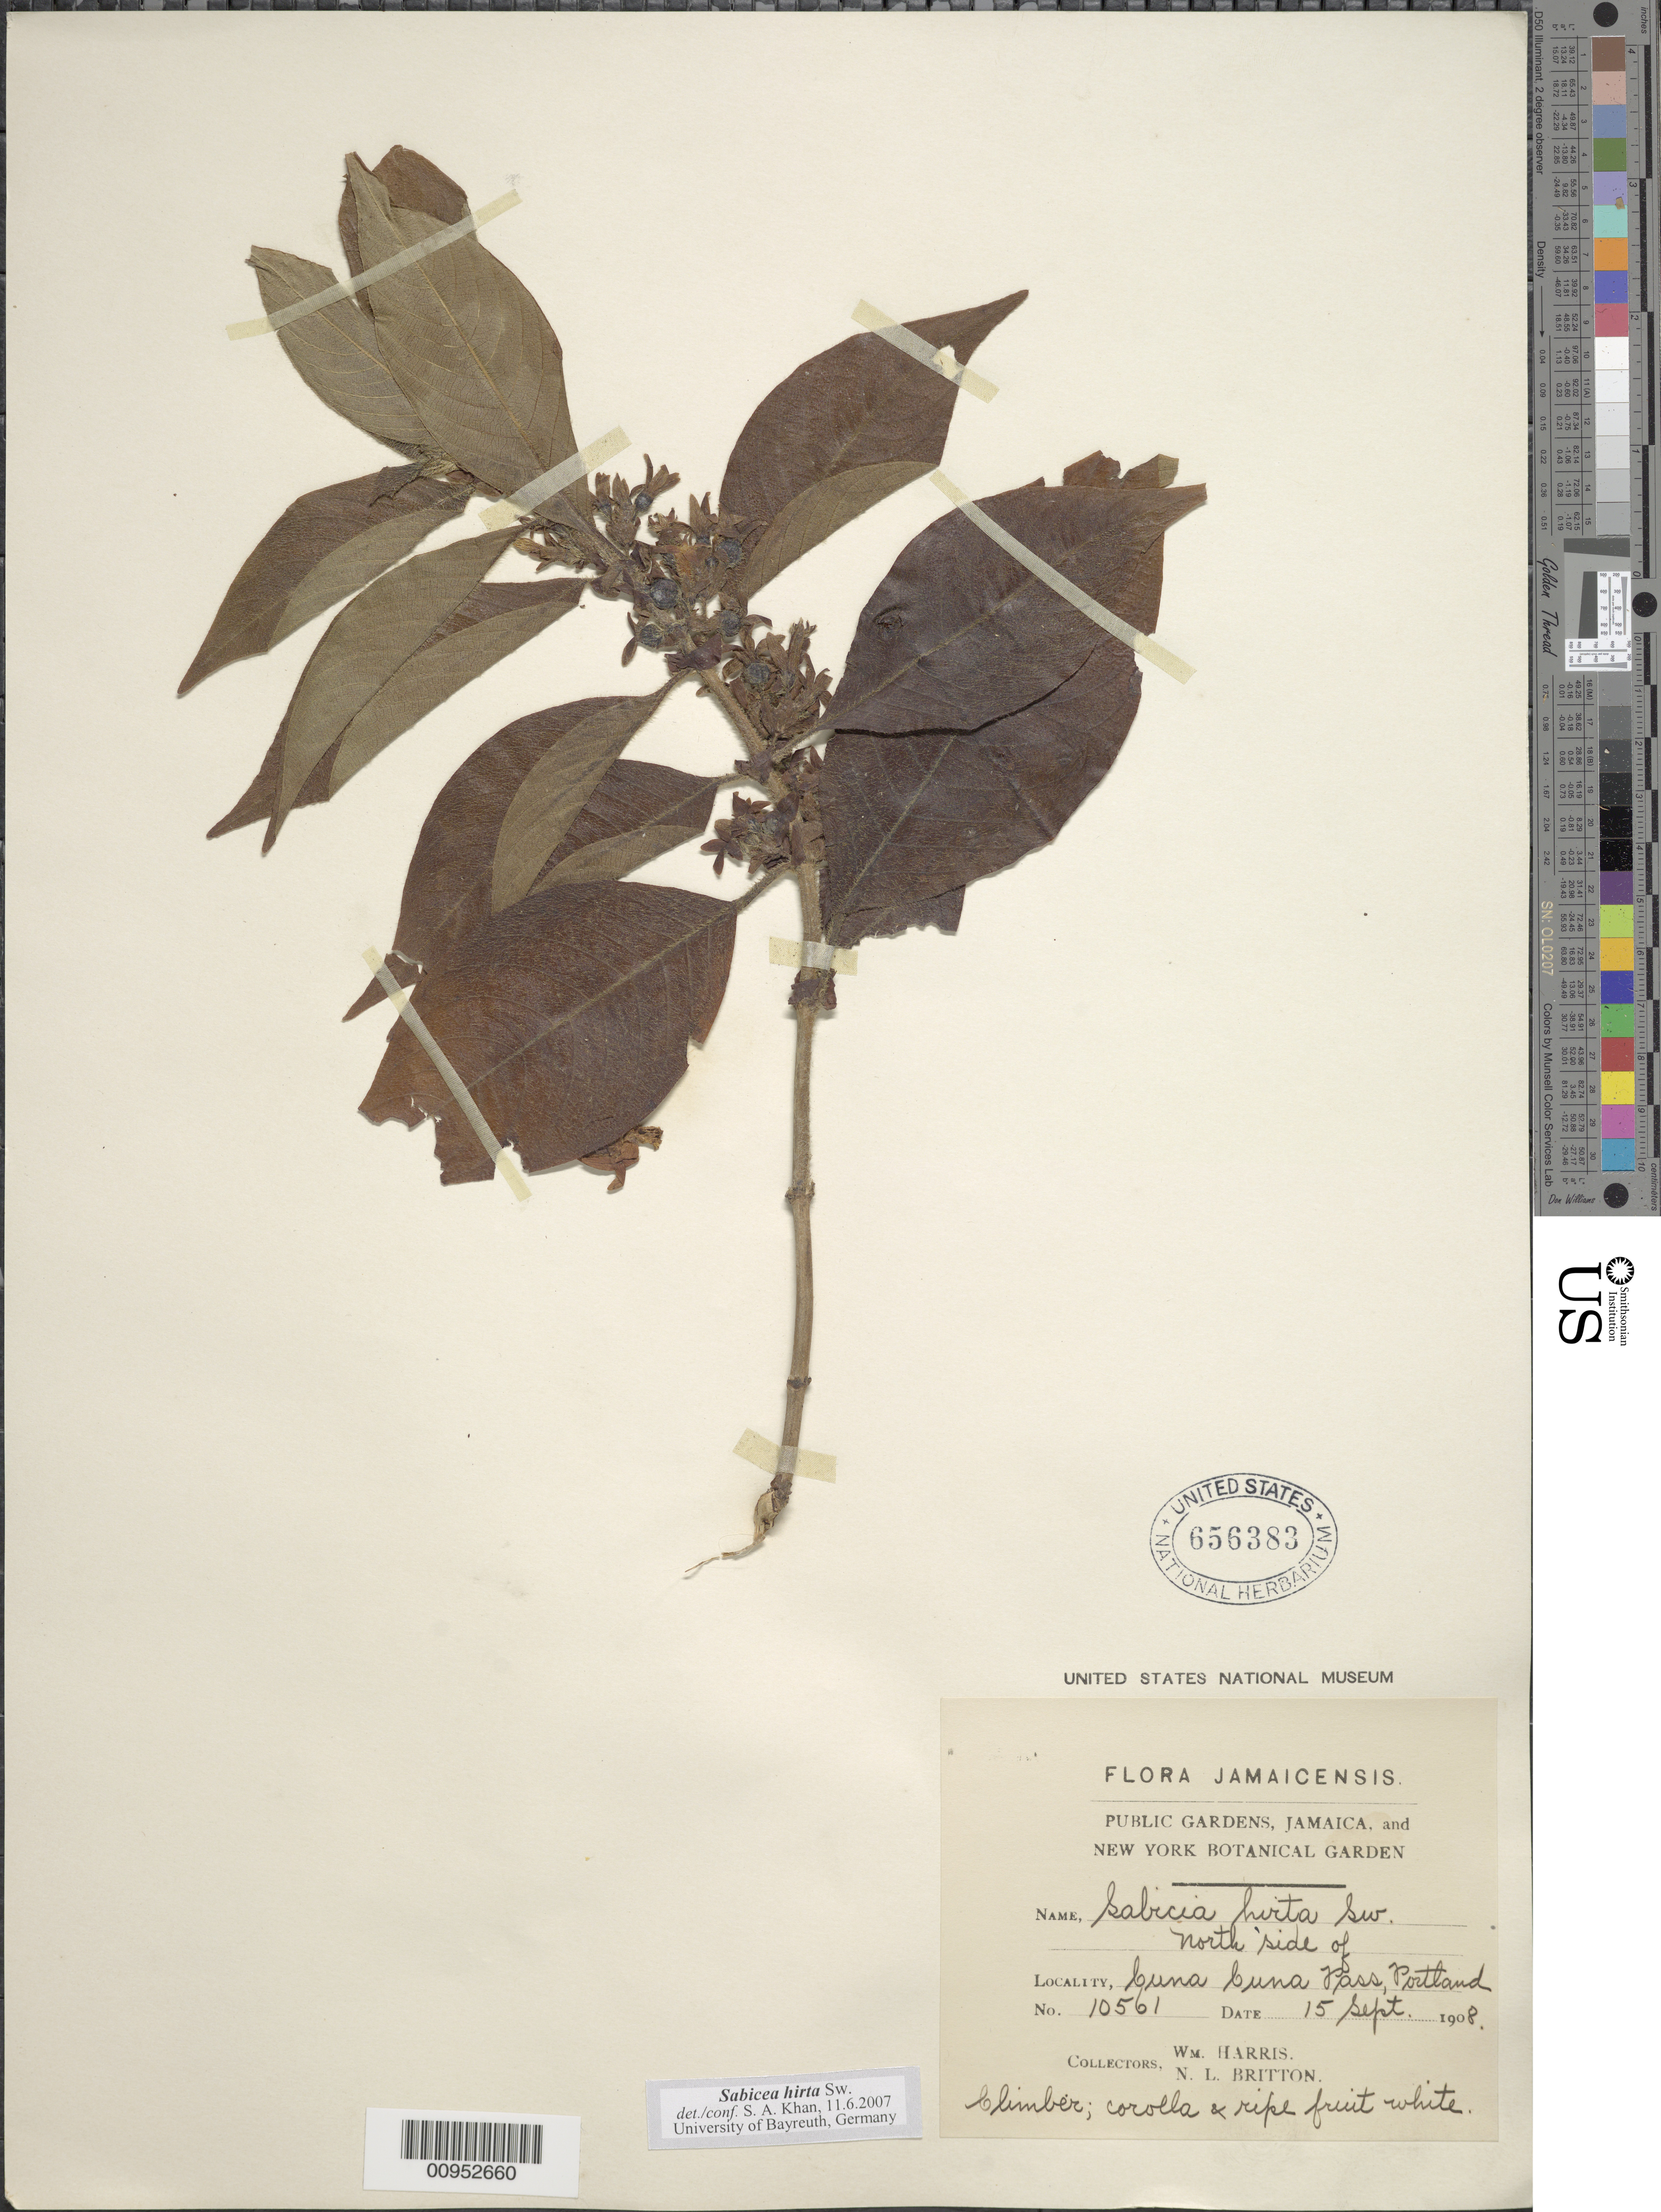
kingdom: Plantae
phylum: Tracheophyta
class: Magnoliopsida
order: Gentianales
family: Rubiaceae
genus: Sabicea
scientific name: Sabicea hirta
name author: Sw.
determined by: Khan, Saleh A.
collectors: W. H. Harris & N. Britton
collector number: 10561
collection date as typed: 15 Sep 1908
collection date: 1908-09-15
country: Jamaica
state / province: Portland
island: Jamaica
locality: North side of Cuna Cuna Pass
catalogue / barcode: US 656383